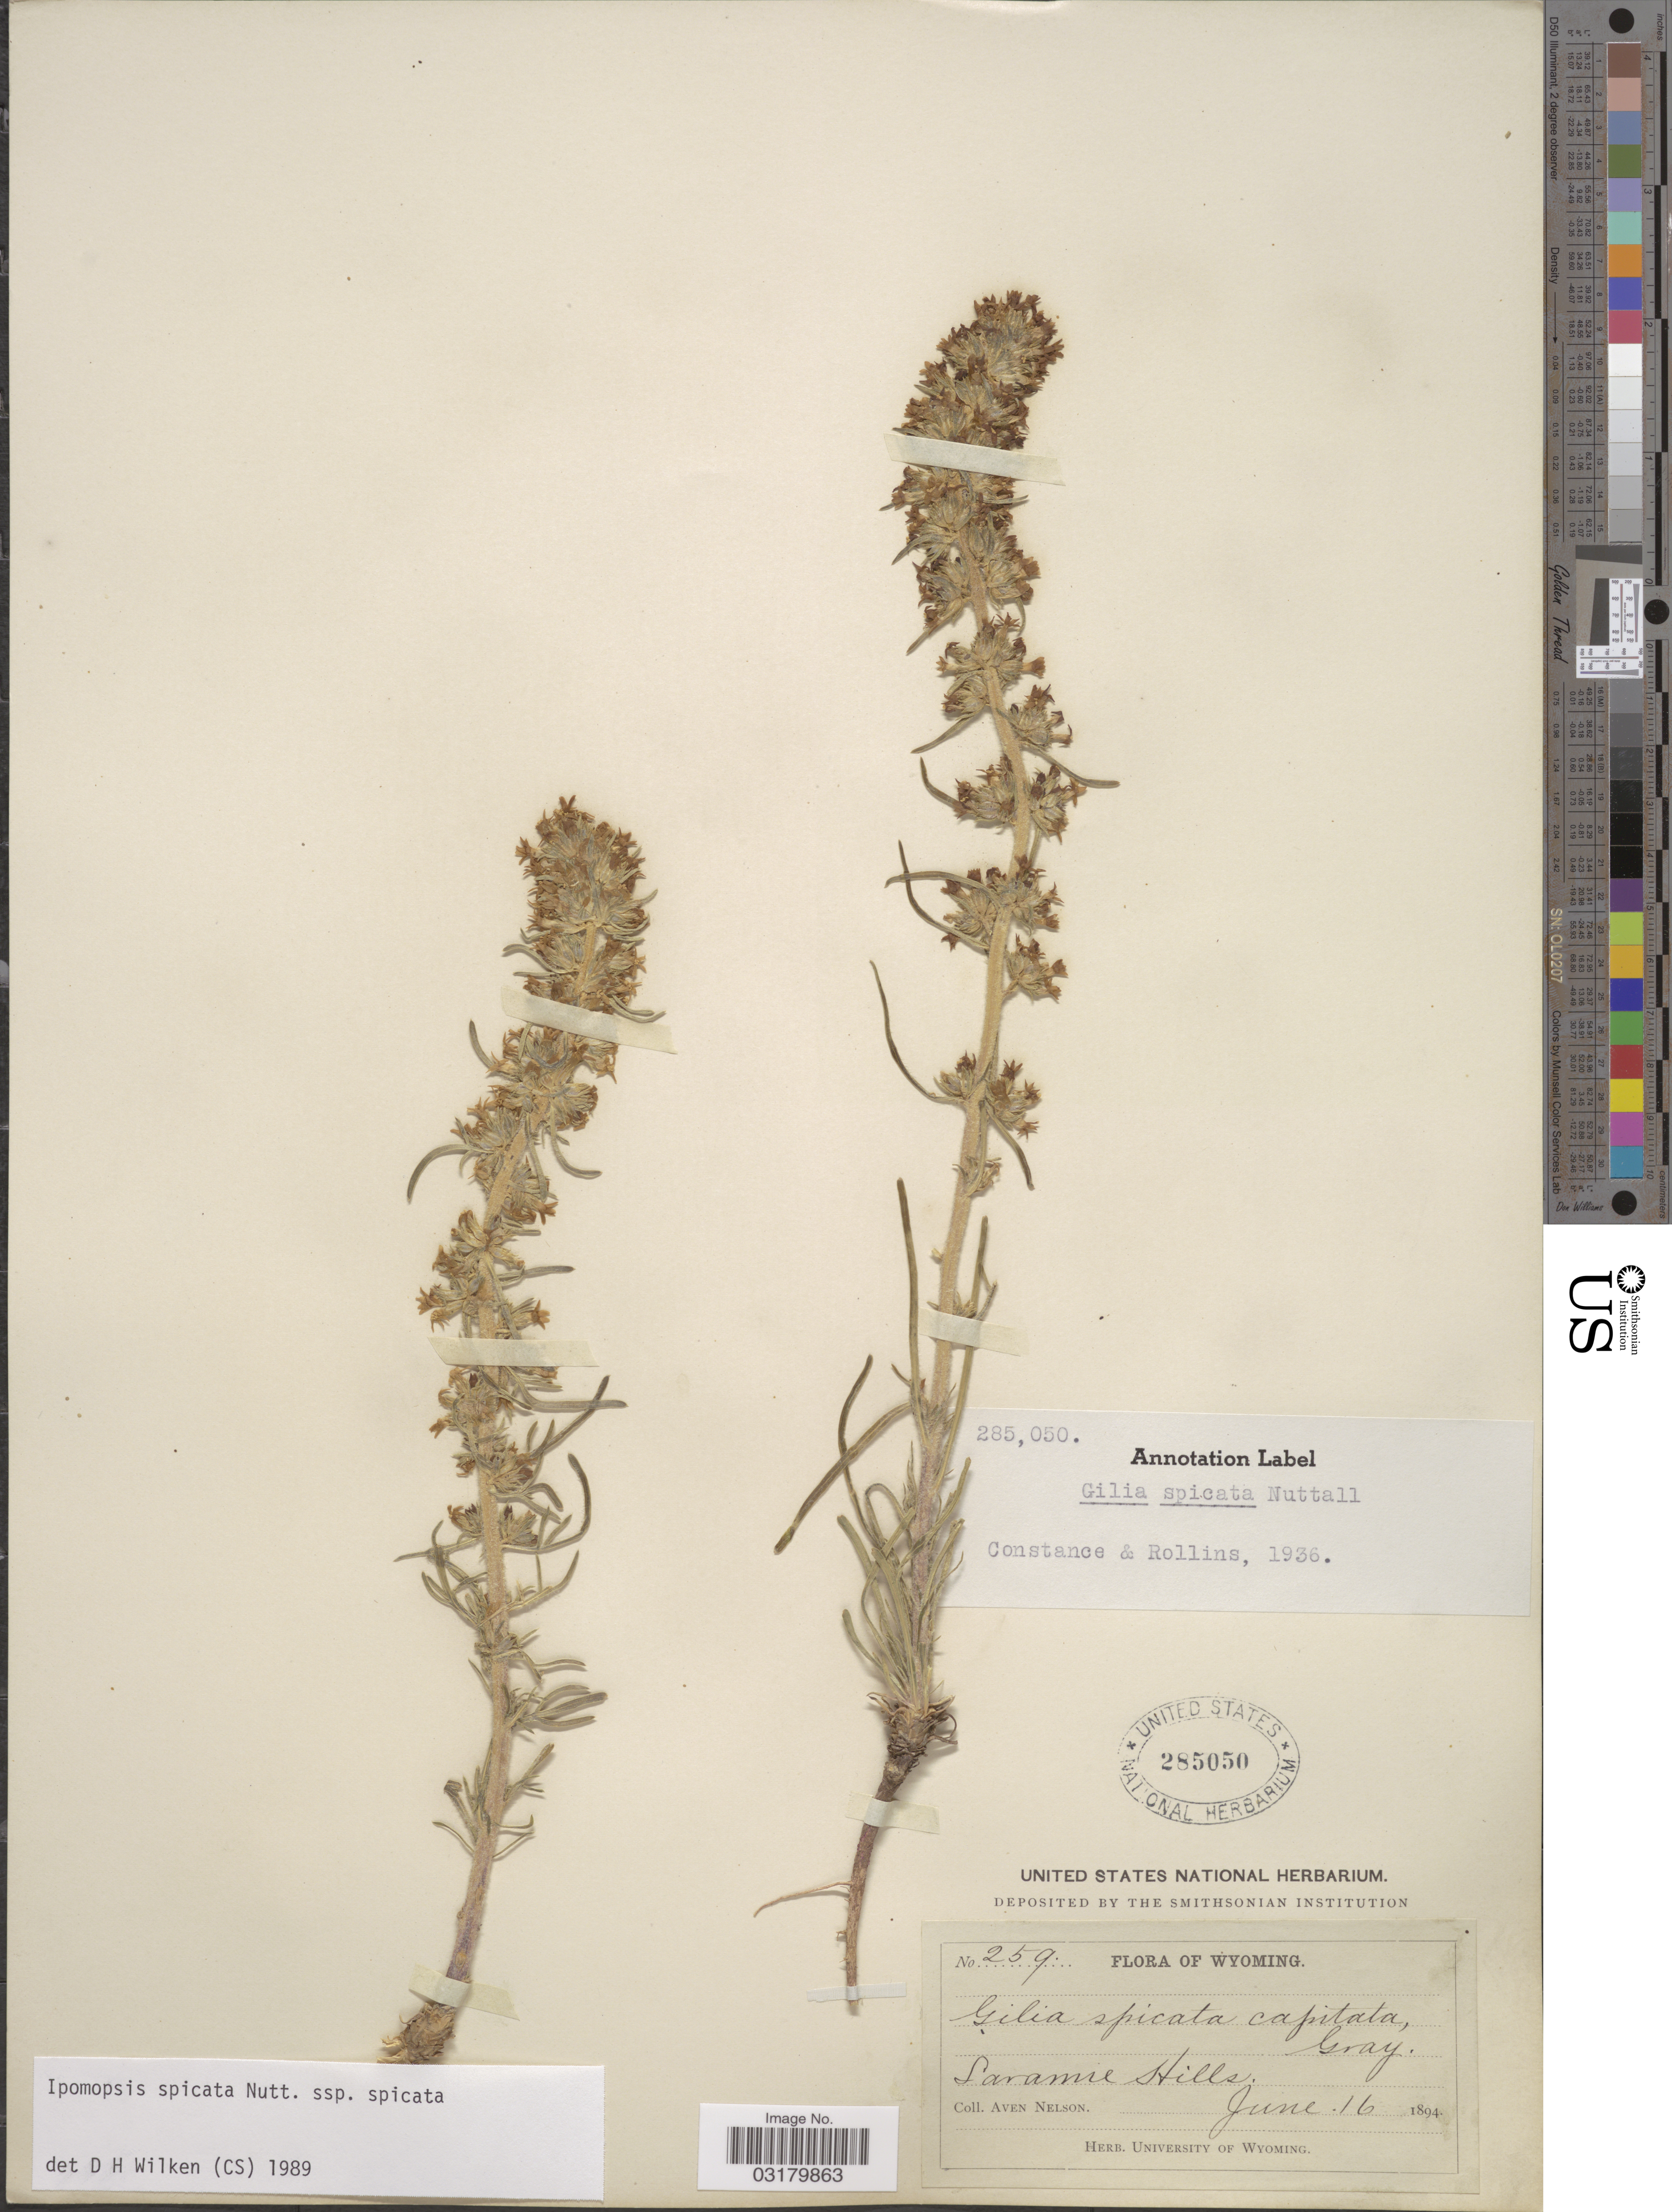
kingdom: Plantae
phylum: Tracheophyta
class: Magnoliopsida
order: Ericales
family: Polemoniaceae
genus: Ipomopsis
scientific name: Ipomopsis spicata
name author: (Nutt.) V.E. Grant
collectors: A. Nelson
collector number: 259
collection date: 1894-06-16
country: United States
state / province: Wyoming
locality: Laramie Hills.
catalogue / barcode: US 285050